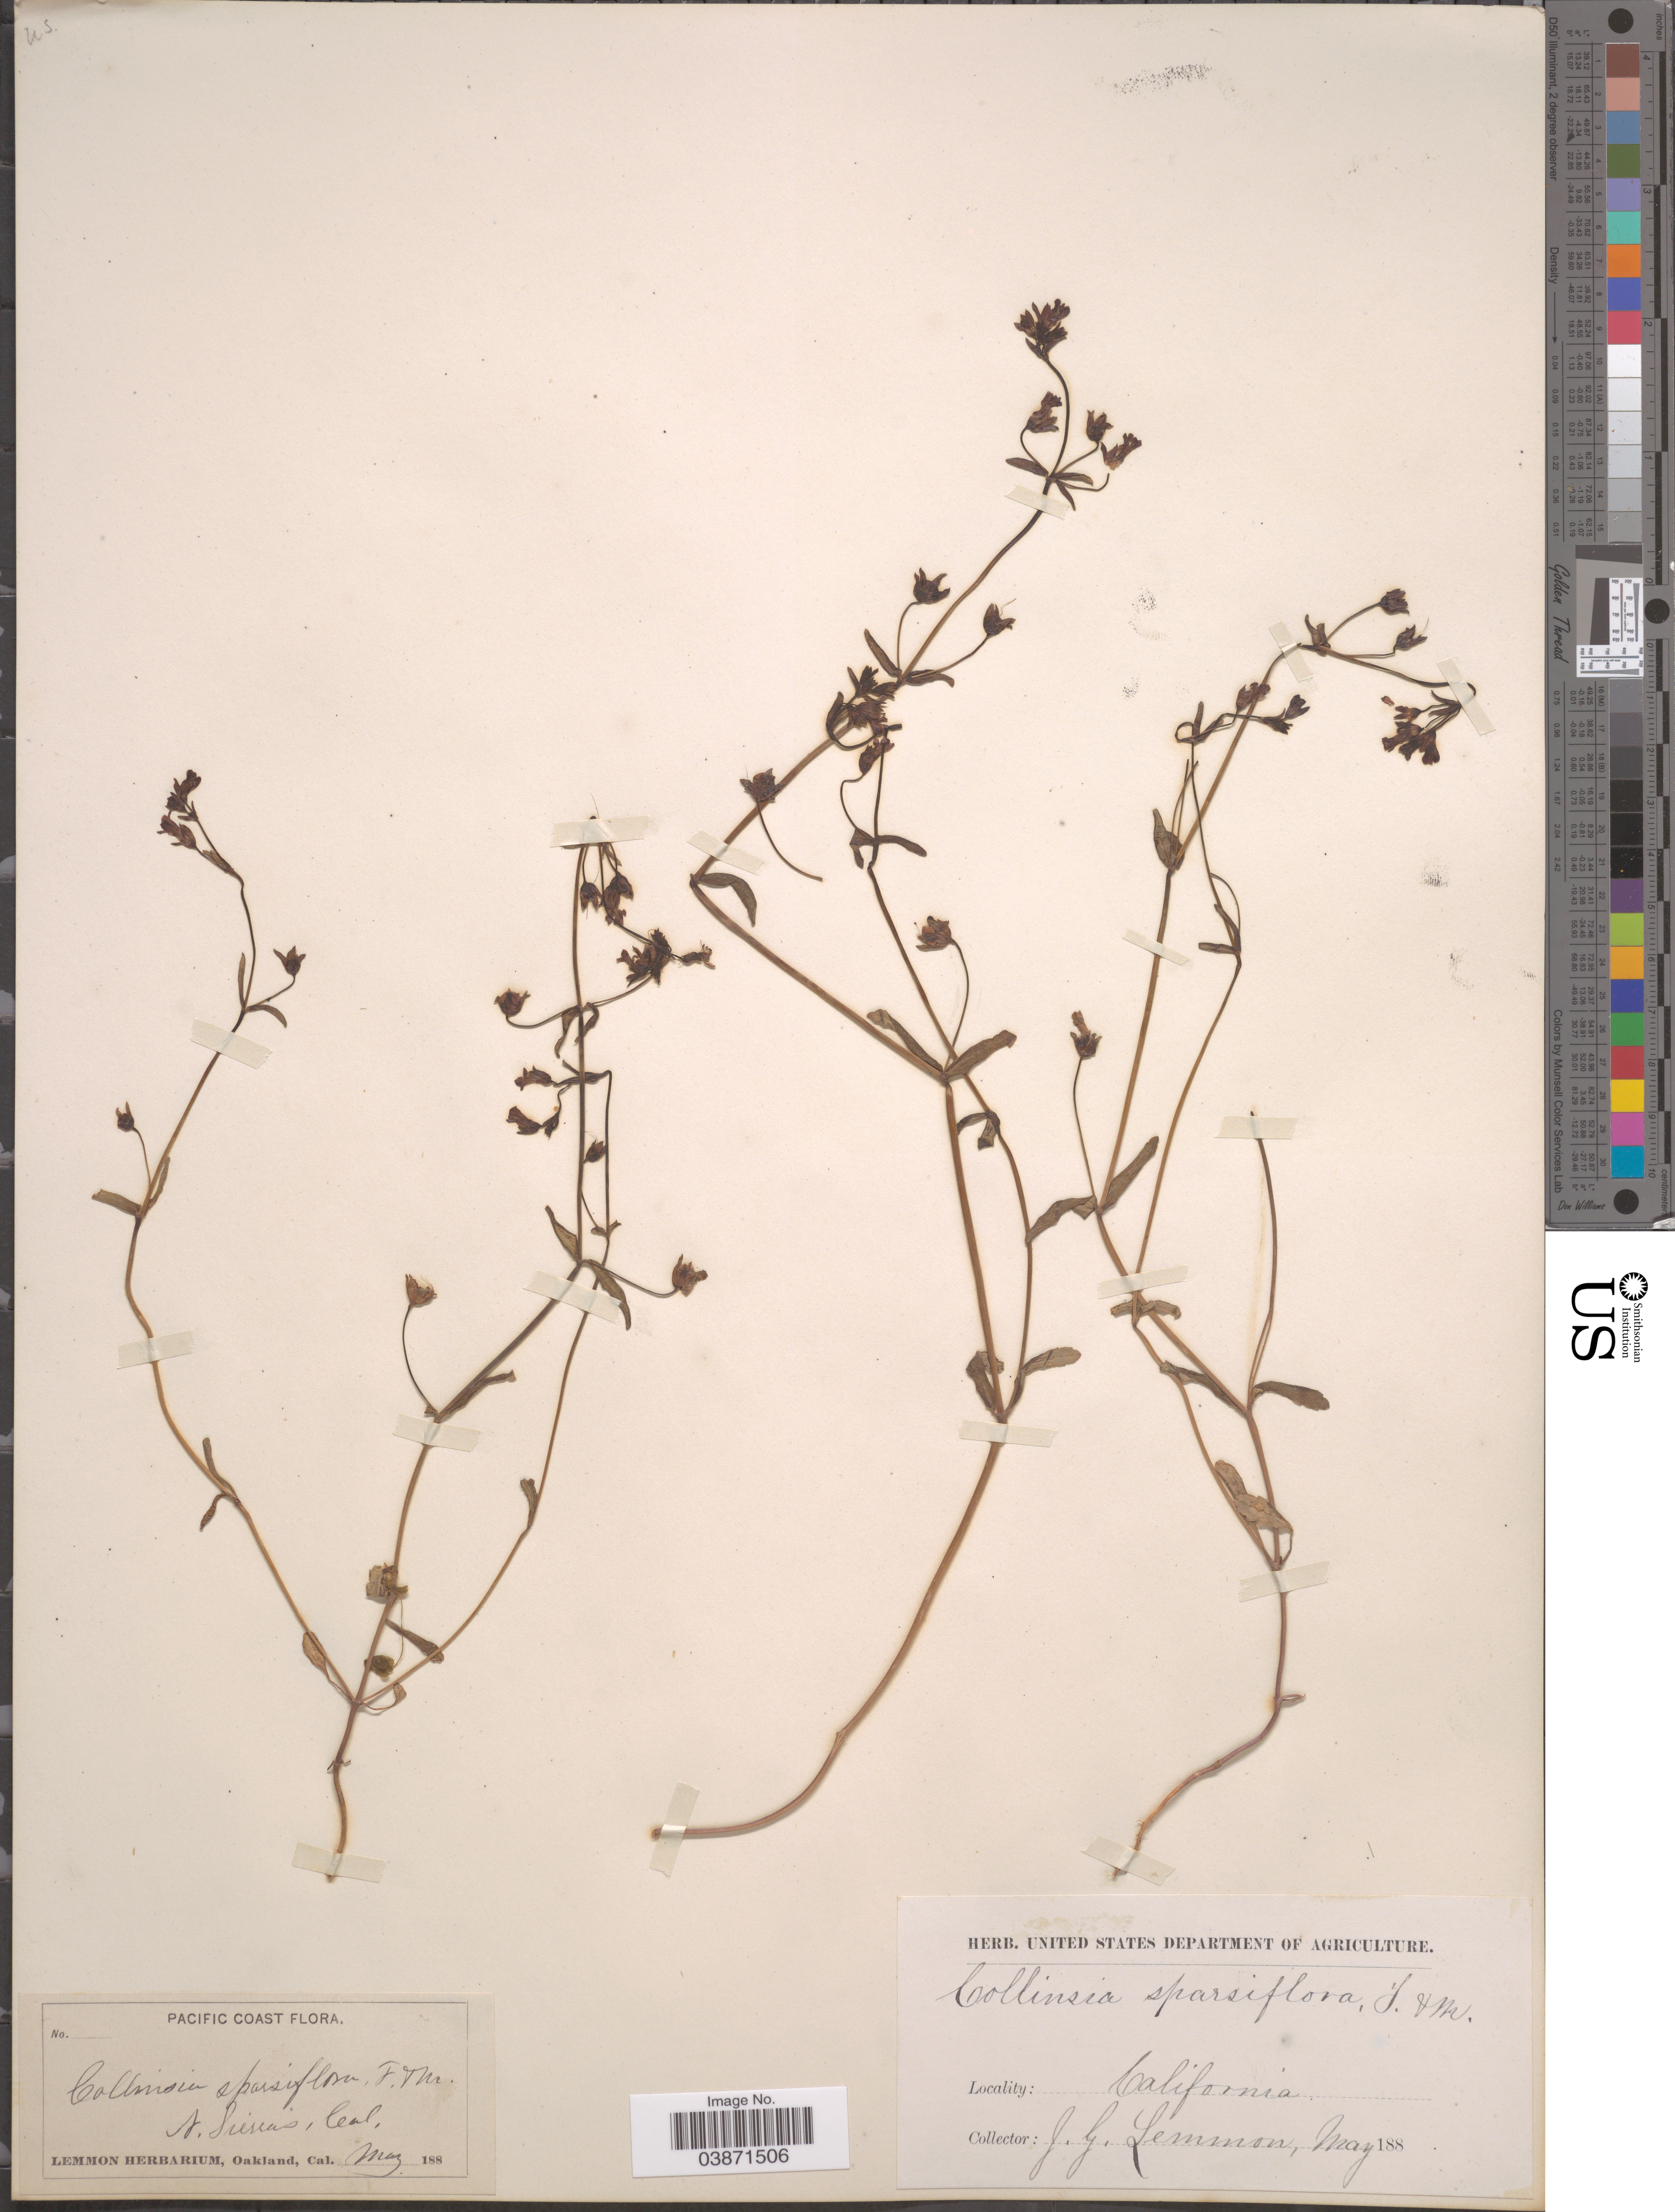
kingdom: Plantae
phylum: Tracheophyta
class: Magnoliopsida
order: Lamiales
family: Plantaginaceae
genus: Collinsia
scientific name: Collinsia sparsiflora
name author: Fisch. & C.A. Mey.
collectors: J. Lemmon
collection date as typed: May 188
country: United States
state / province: California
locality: Pacific Coast. N. Sierras.